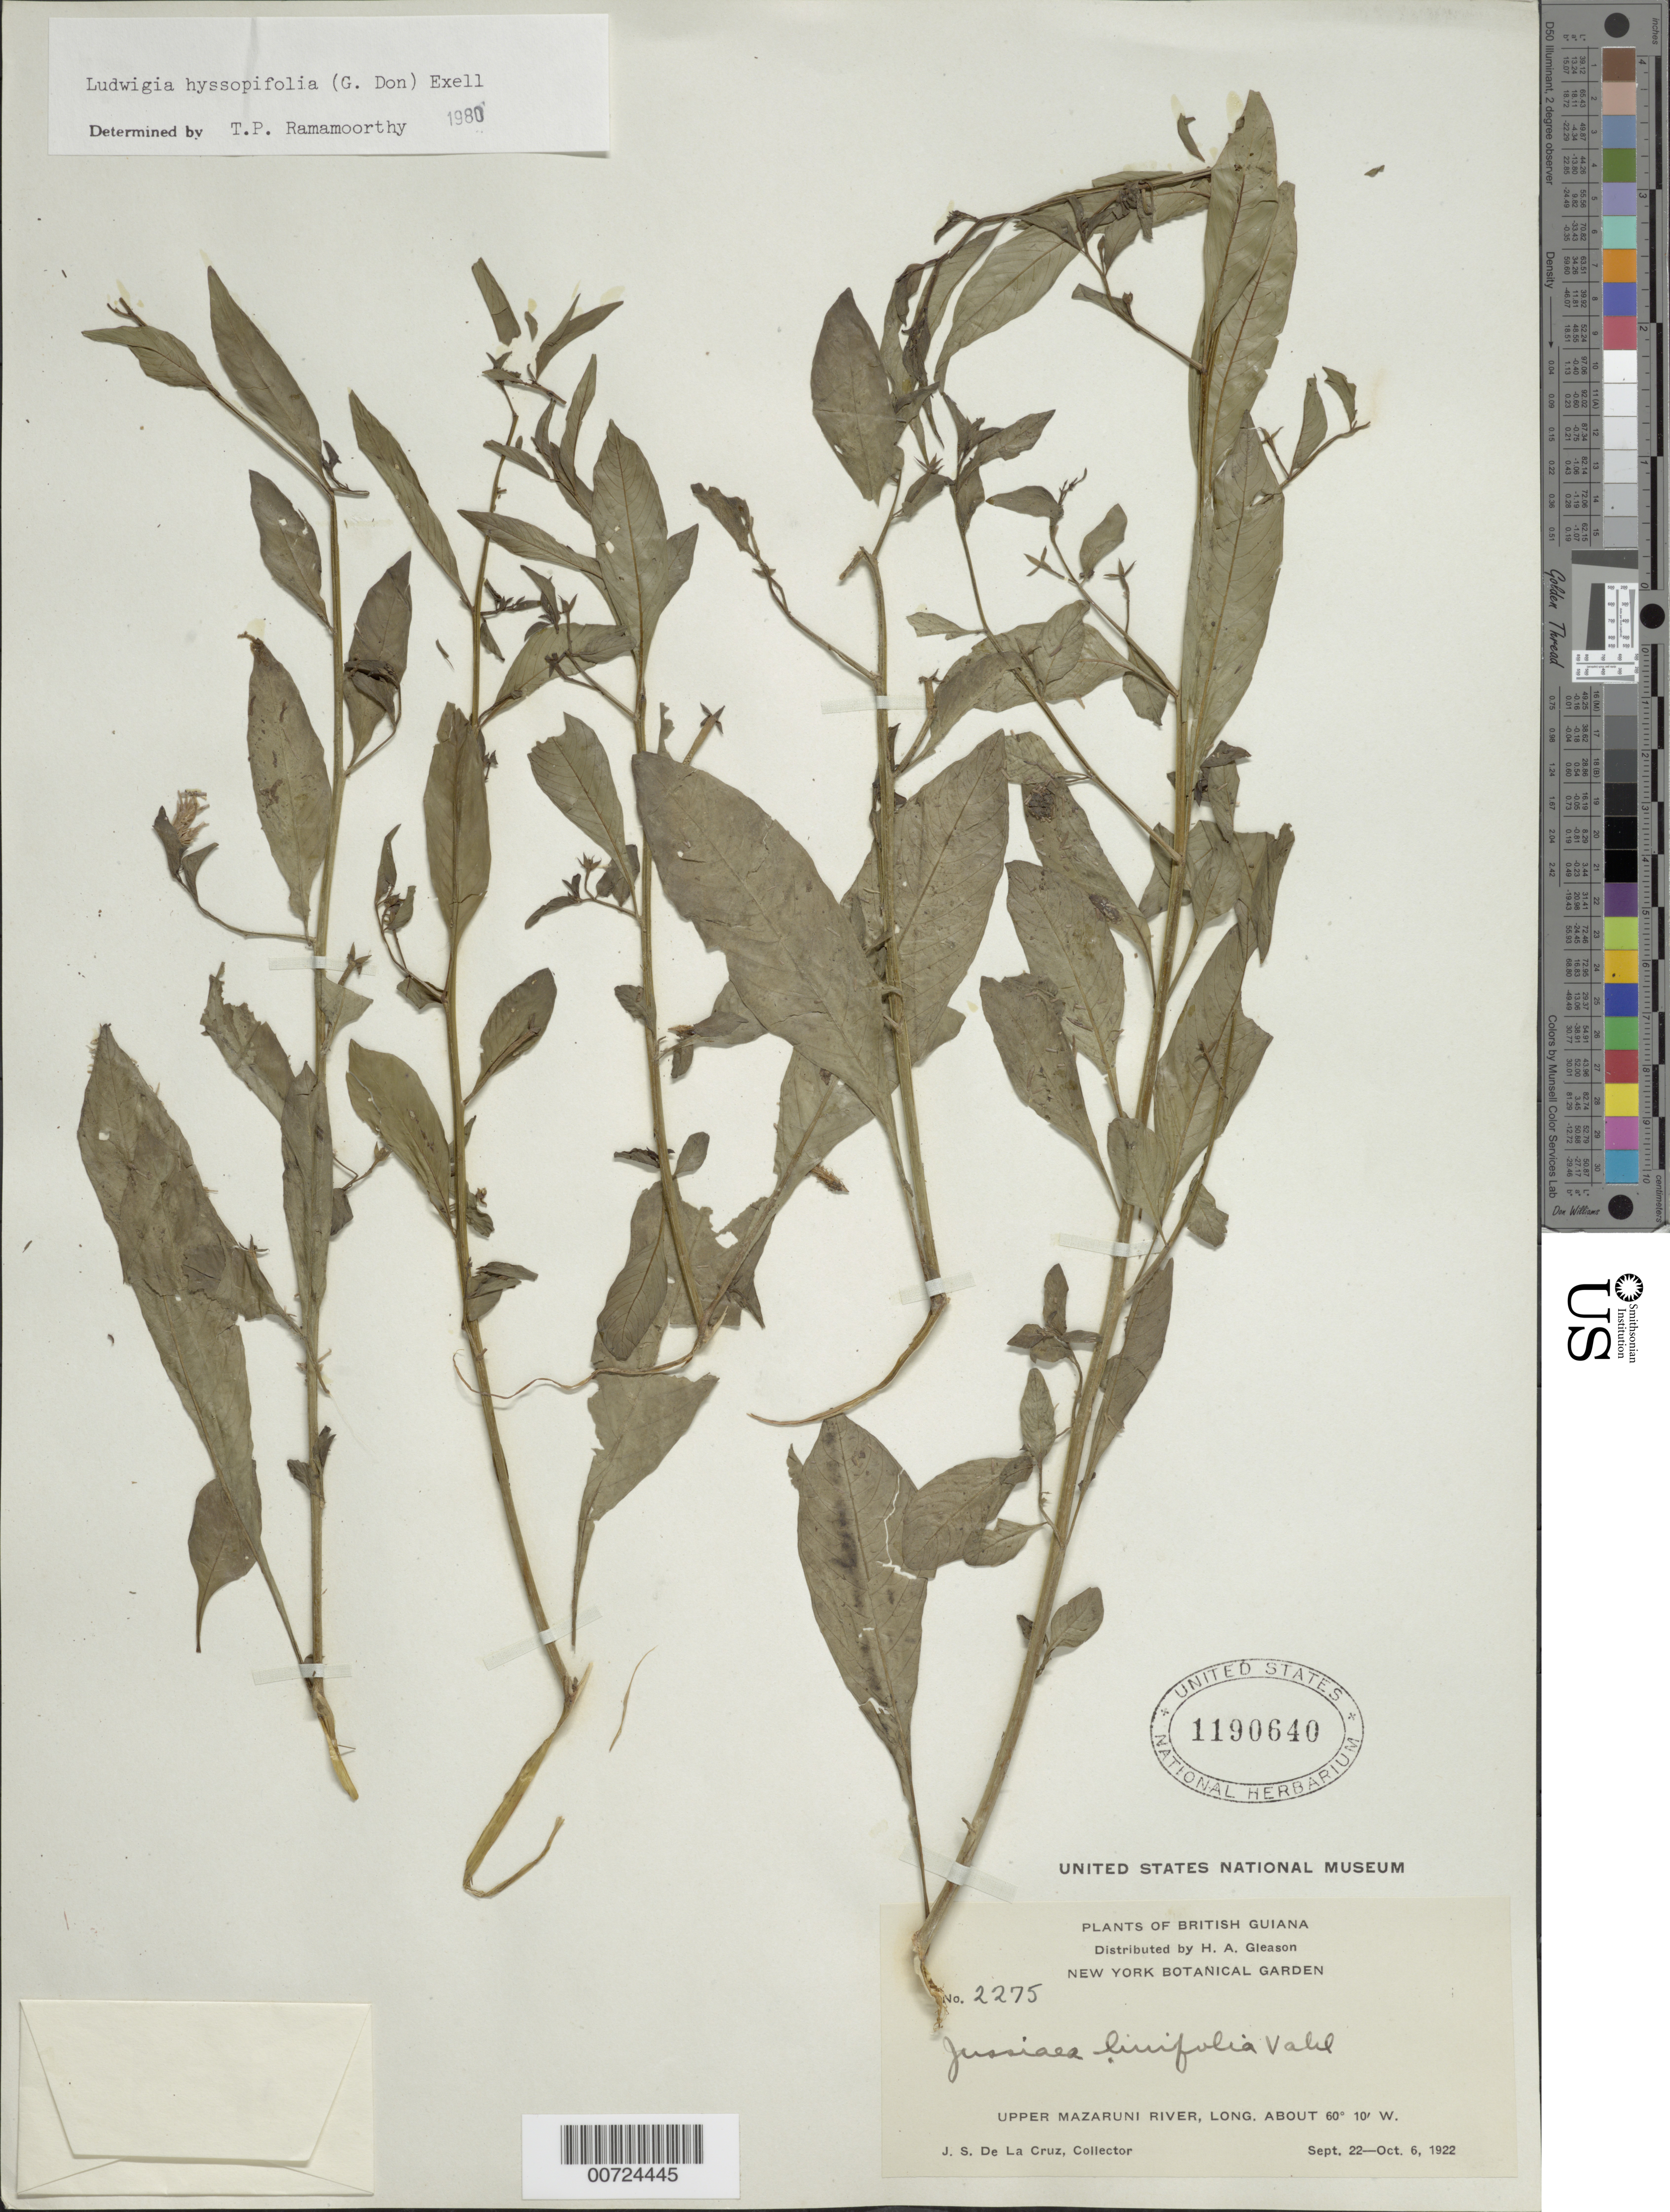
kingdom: Plantae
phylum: Tracheophyta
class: Magnoliopsida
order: Myrtales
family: Onagraceae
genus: Ludwigia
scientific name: Ludwigia hyssopifolia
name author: (G. Don) Exell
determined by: Ramamoorthy, T. P.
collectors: J. S. de la Cruz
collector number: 2275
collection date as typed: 22-Sep-22 to 6-Oct-22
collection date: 1922-09-22/1922-10-06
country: Guyana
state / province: Cuyuni-Mazaruni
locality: Upper Mazaruni R.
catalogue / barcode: US 1190640